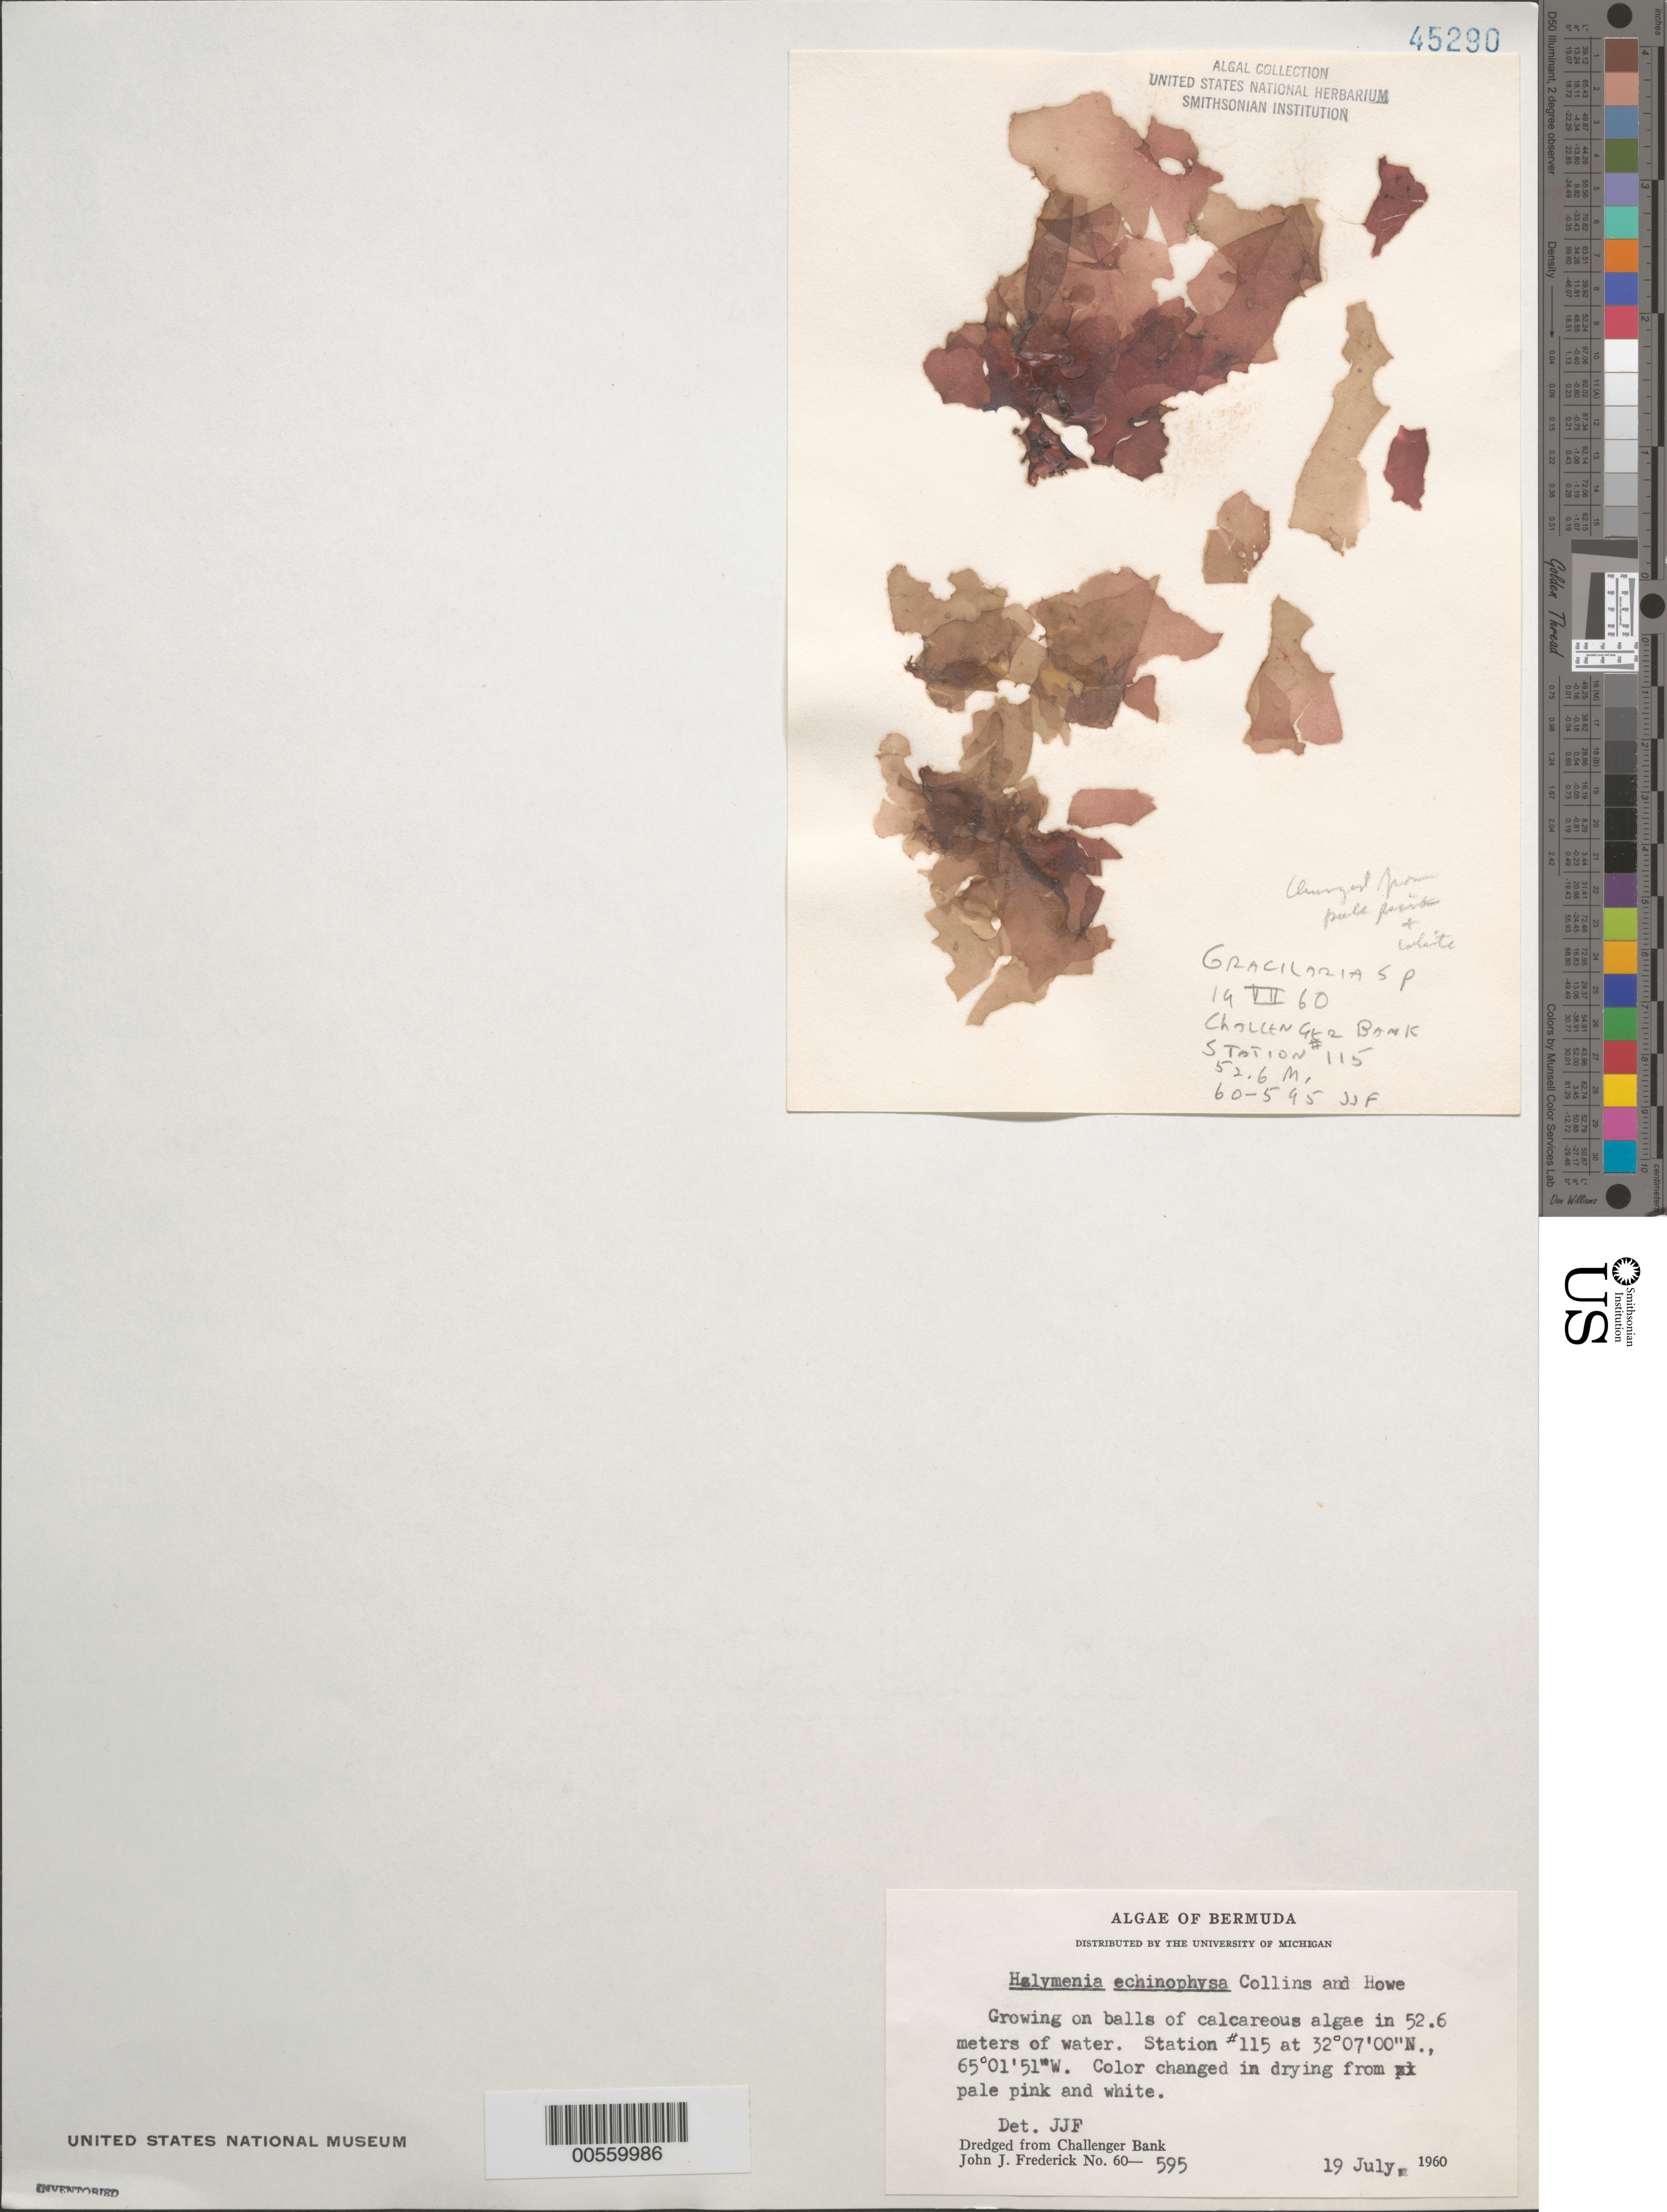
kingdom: Plantae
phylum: Rhodophyta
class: Florideophyceae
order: Halymeniales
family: Halymeniaceae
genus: Halymenia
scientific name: Halymenia echinophysa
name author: Collins & M. Howe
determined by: Frederick, J. J.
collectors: J. Frederick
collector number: JJF 60-595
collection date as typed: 19 Jul 1960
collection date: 1960-07-19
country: Bermuda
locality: Challenger Bank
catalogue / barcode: US 45290